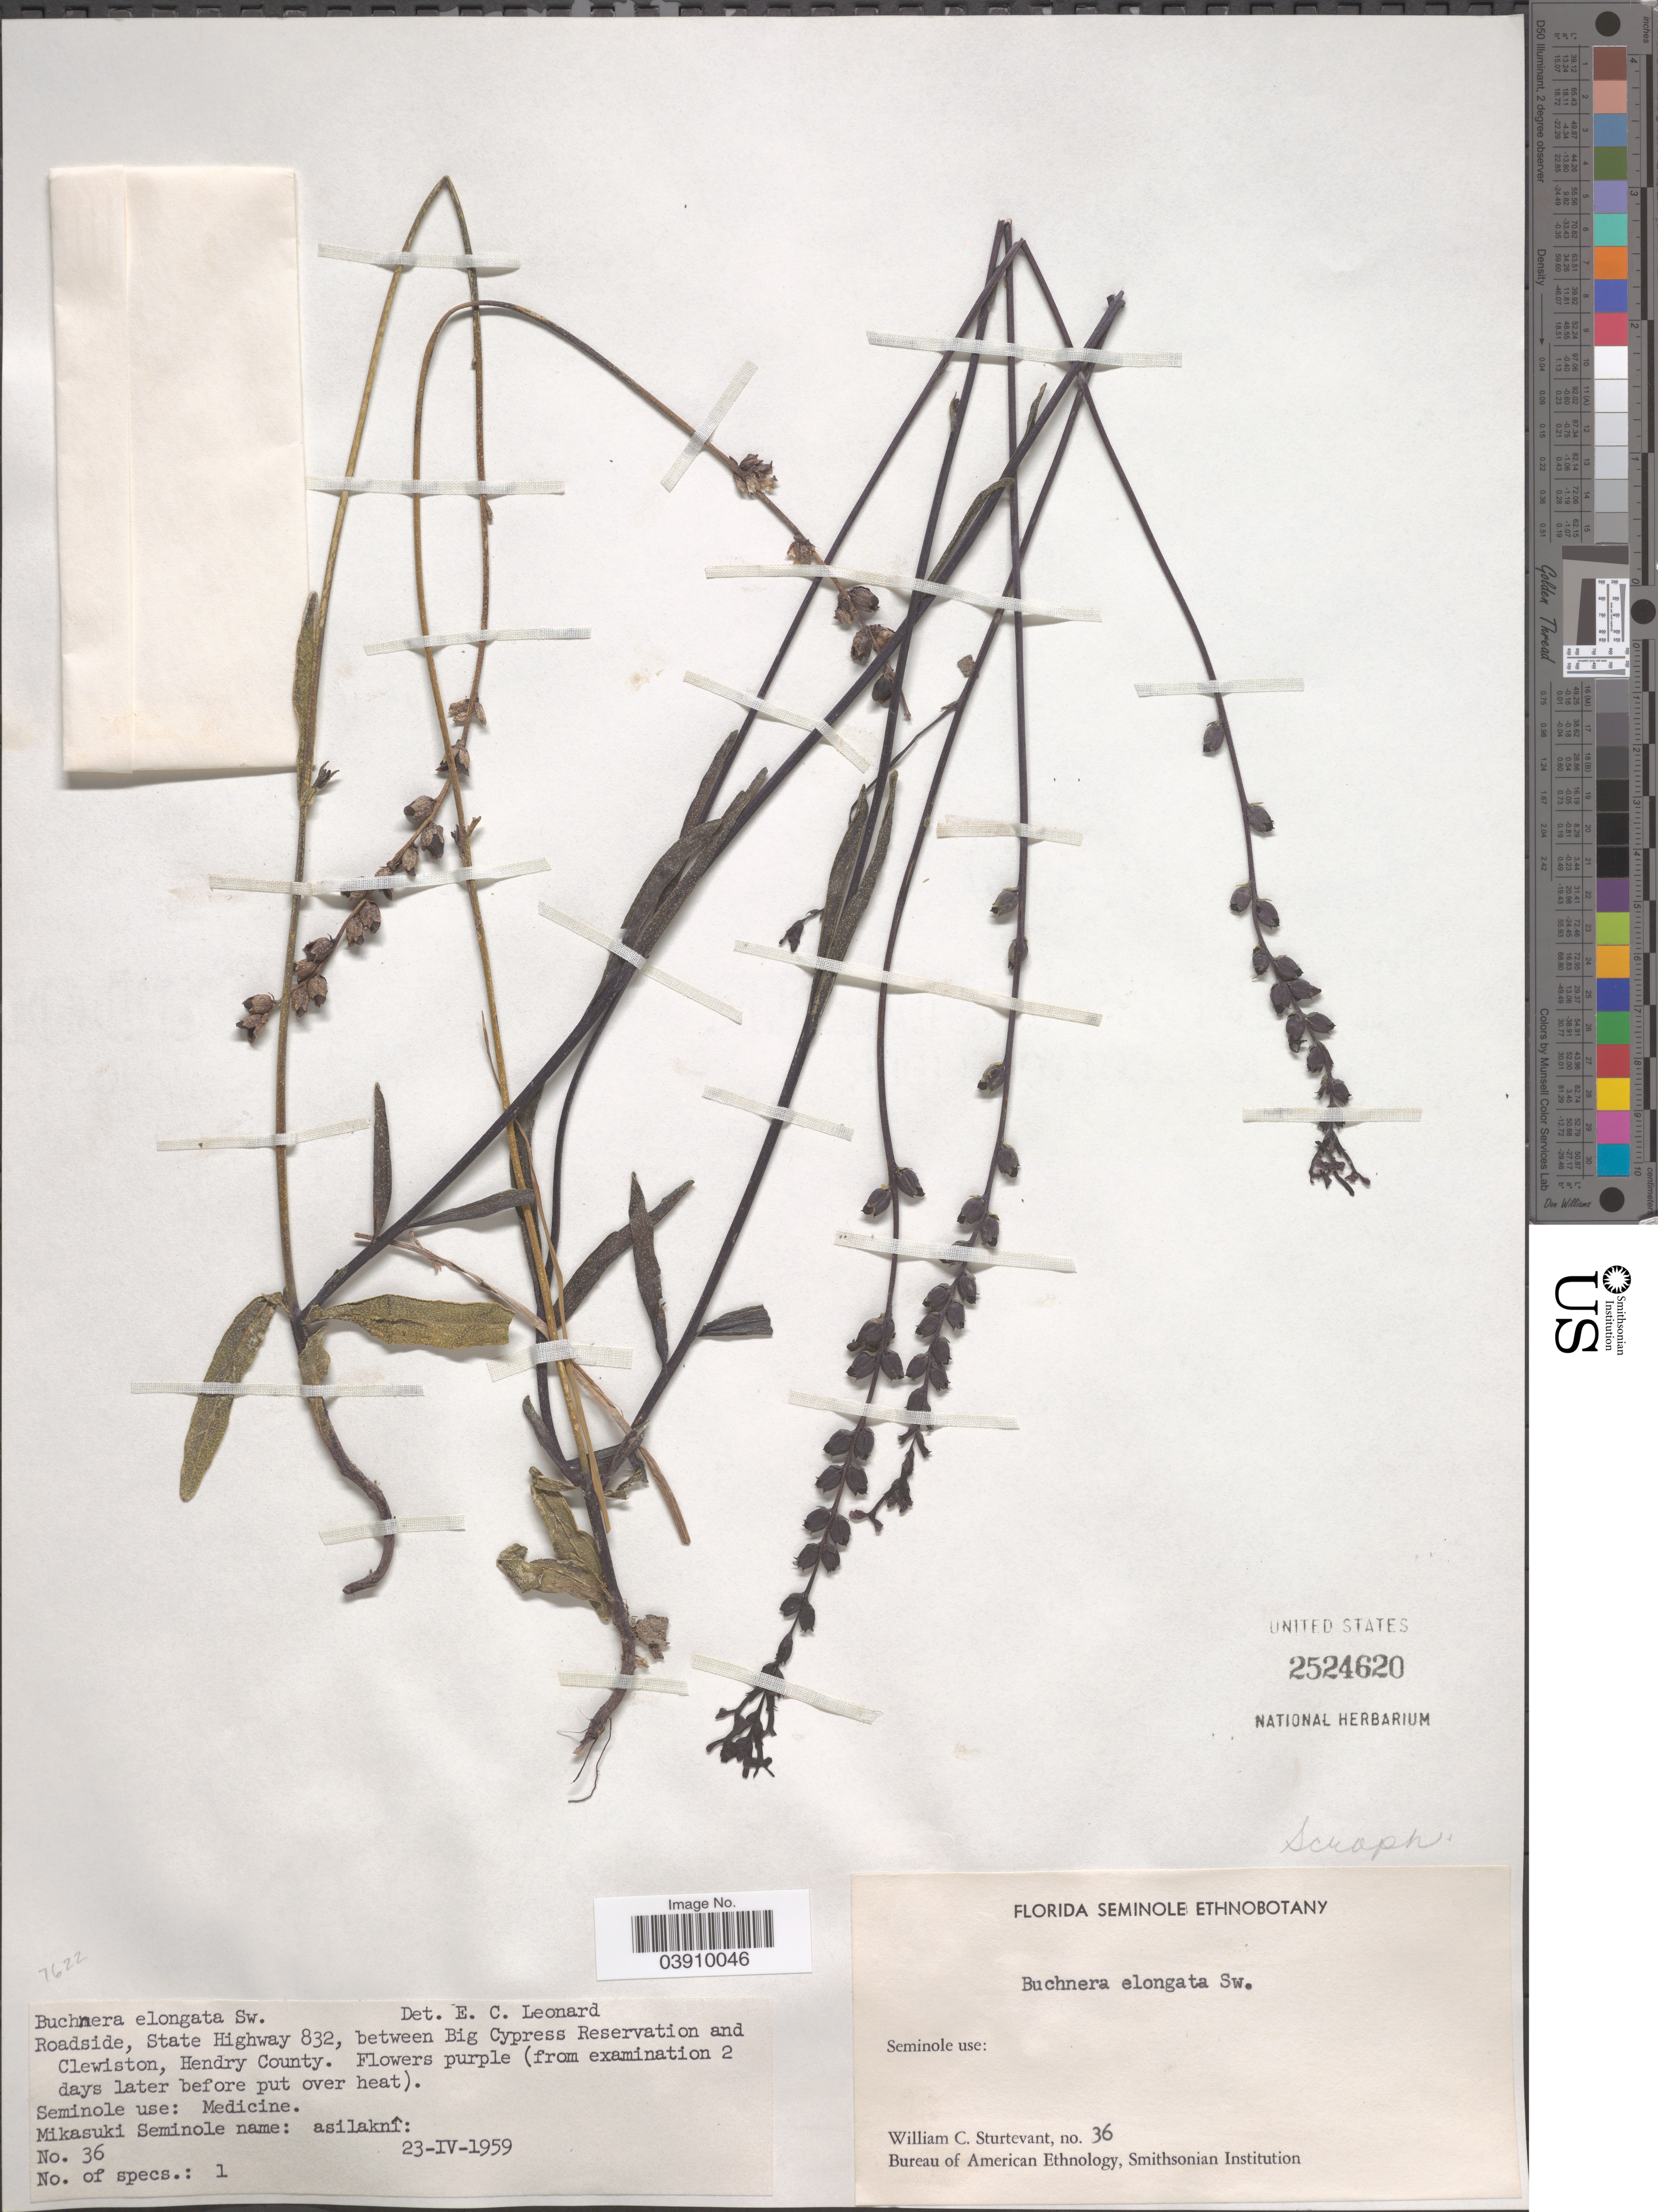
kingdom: Plantae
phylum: Tracheophyta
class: Magnoliopsida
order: Lamiales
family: Orobanchaceae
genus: Buchnera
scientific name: Buchnera elongata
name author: Sw.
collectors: W. Sturtevant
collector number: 36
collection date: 1959-04-23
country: United States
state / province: Florida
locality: Roadside, State Highway 832, between Big Cypress Reservation and Clewiston, Hendry County.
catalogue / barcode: US 2524620